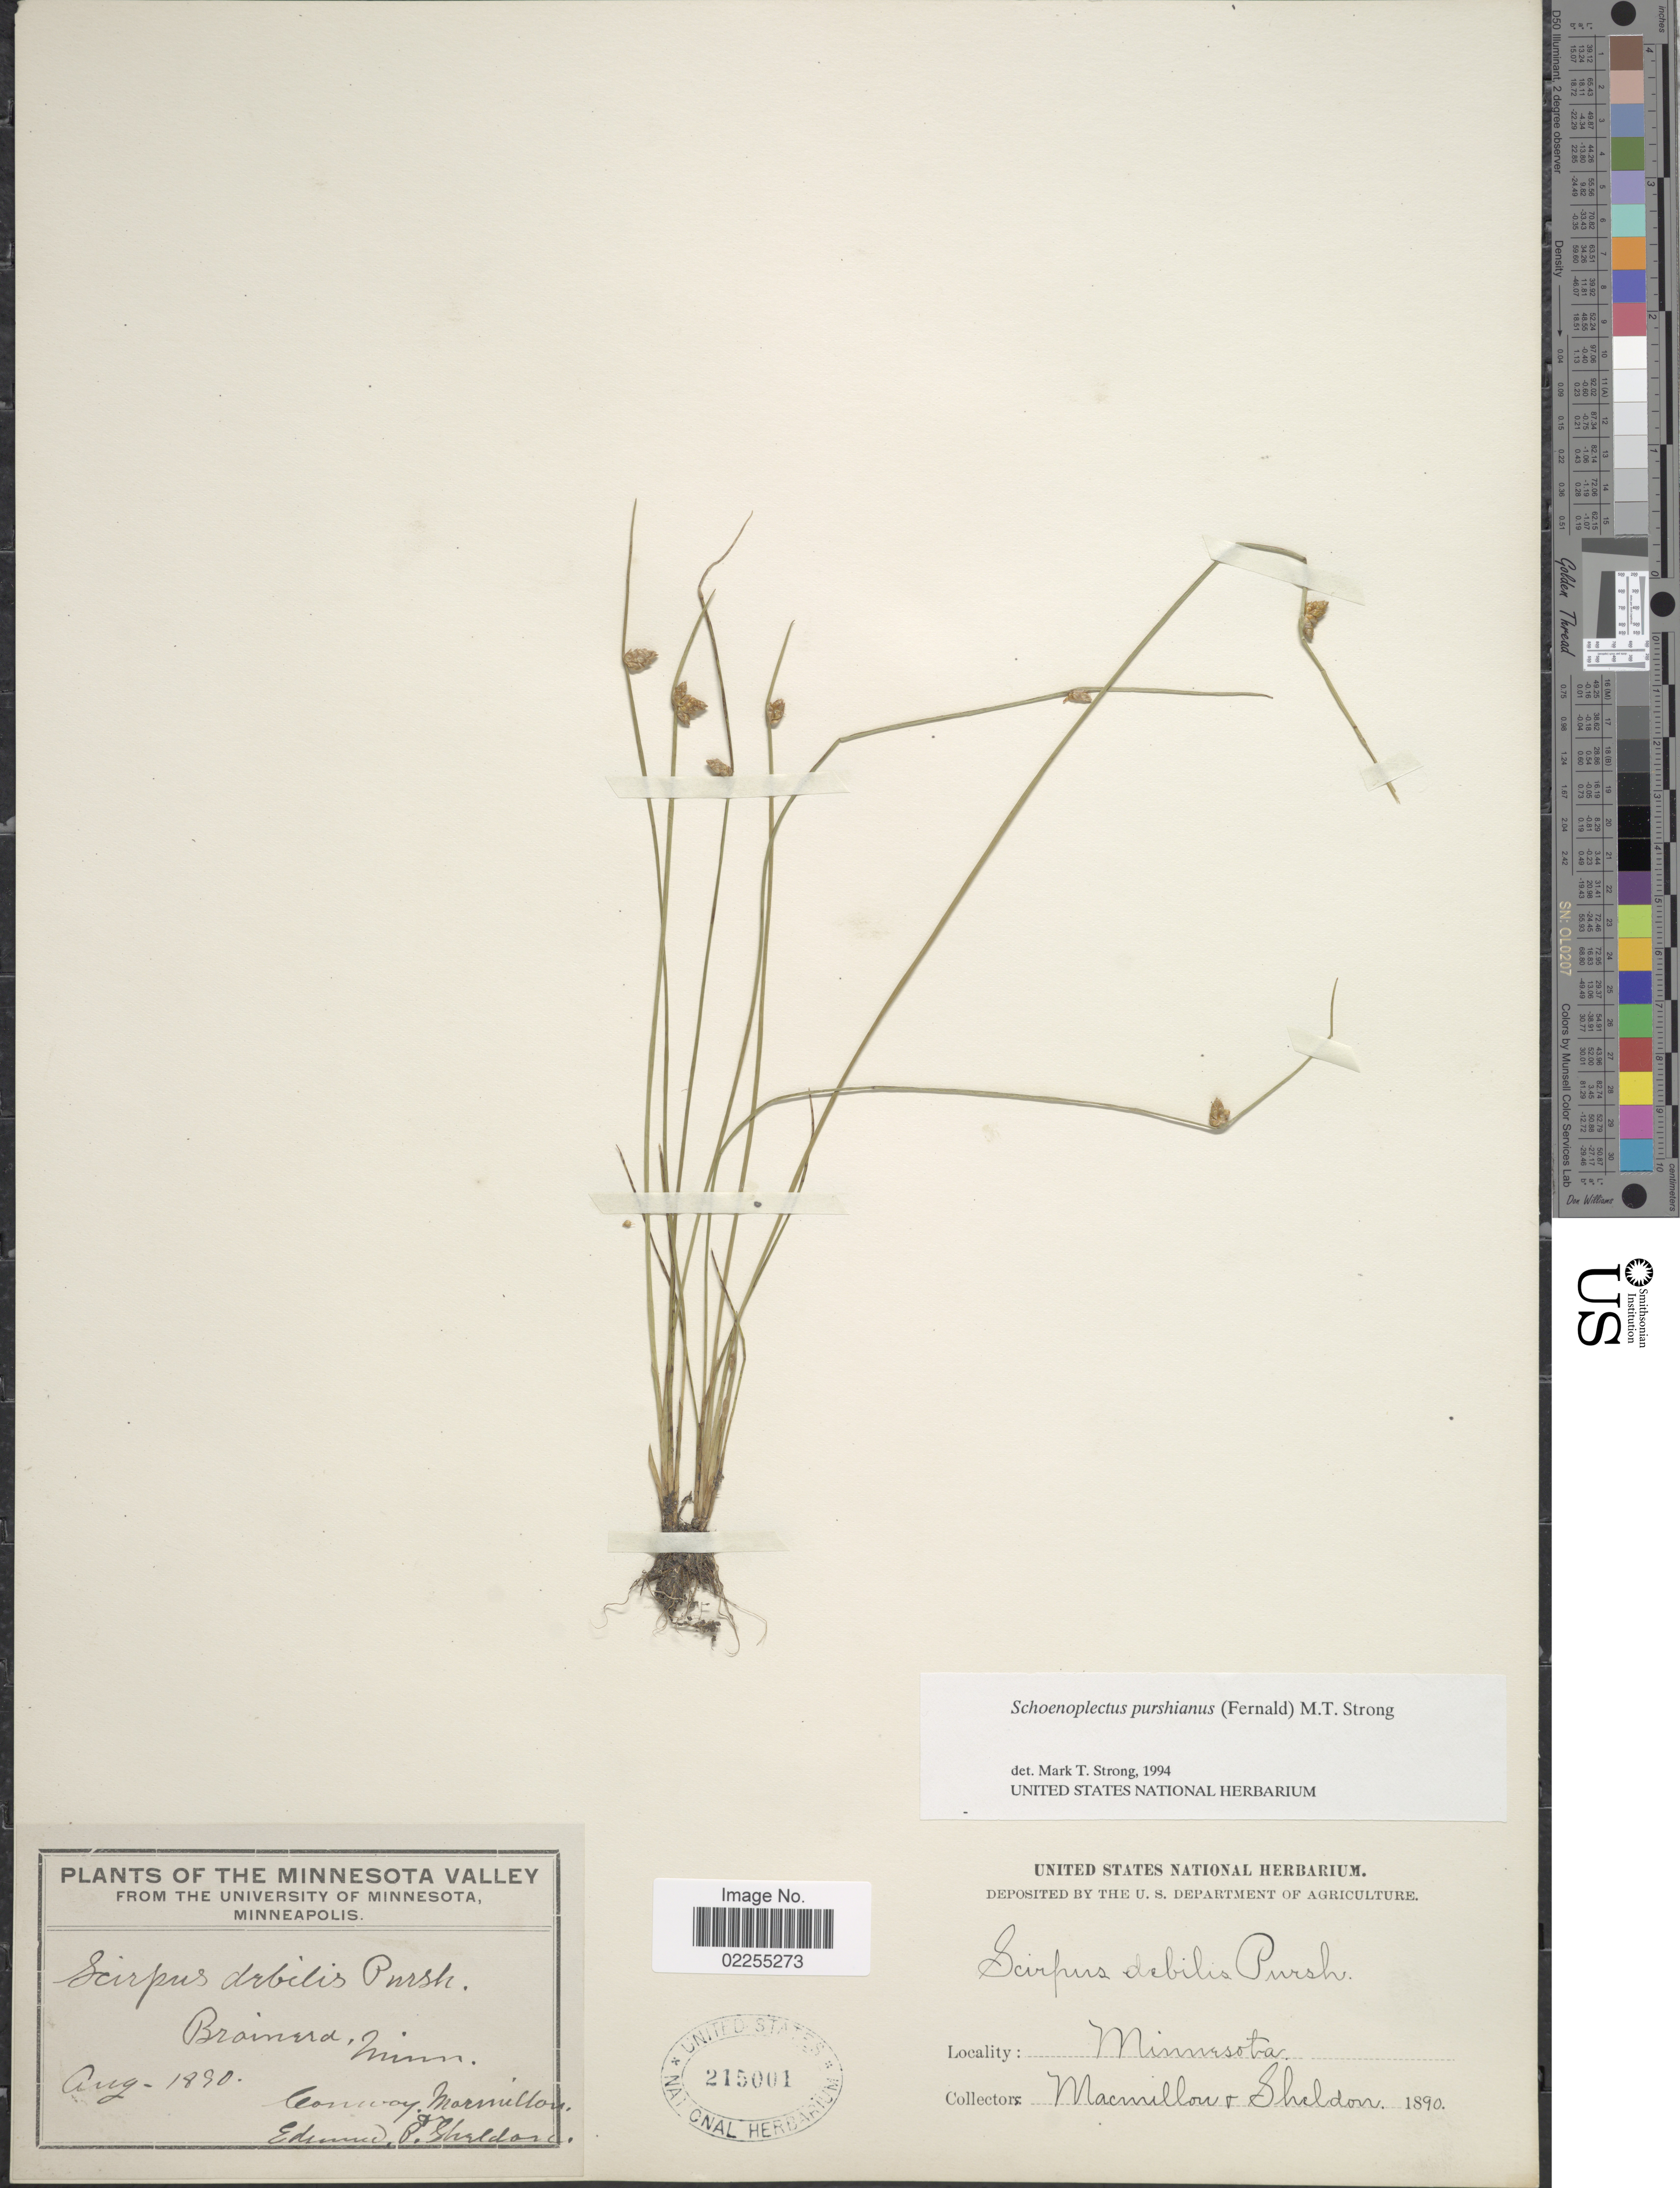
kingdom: Plantae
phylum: Tracheophyta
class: Liliopsida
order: Poales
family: Cyperaceae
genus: Schoenoplectus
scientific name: Schoenoplectus purshianus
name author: (Fernald) M.T. Strong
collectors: C. MacMillan & E. P. Sheldon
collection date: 1890-08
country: United States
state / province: Minnesota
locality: Brainerd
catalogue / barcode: US 215001